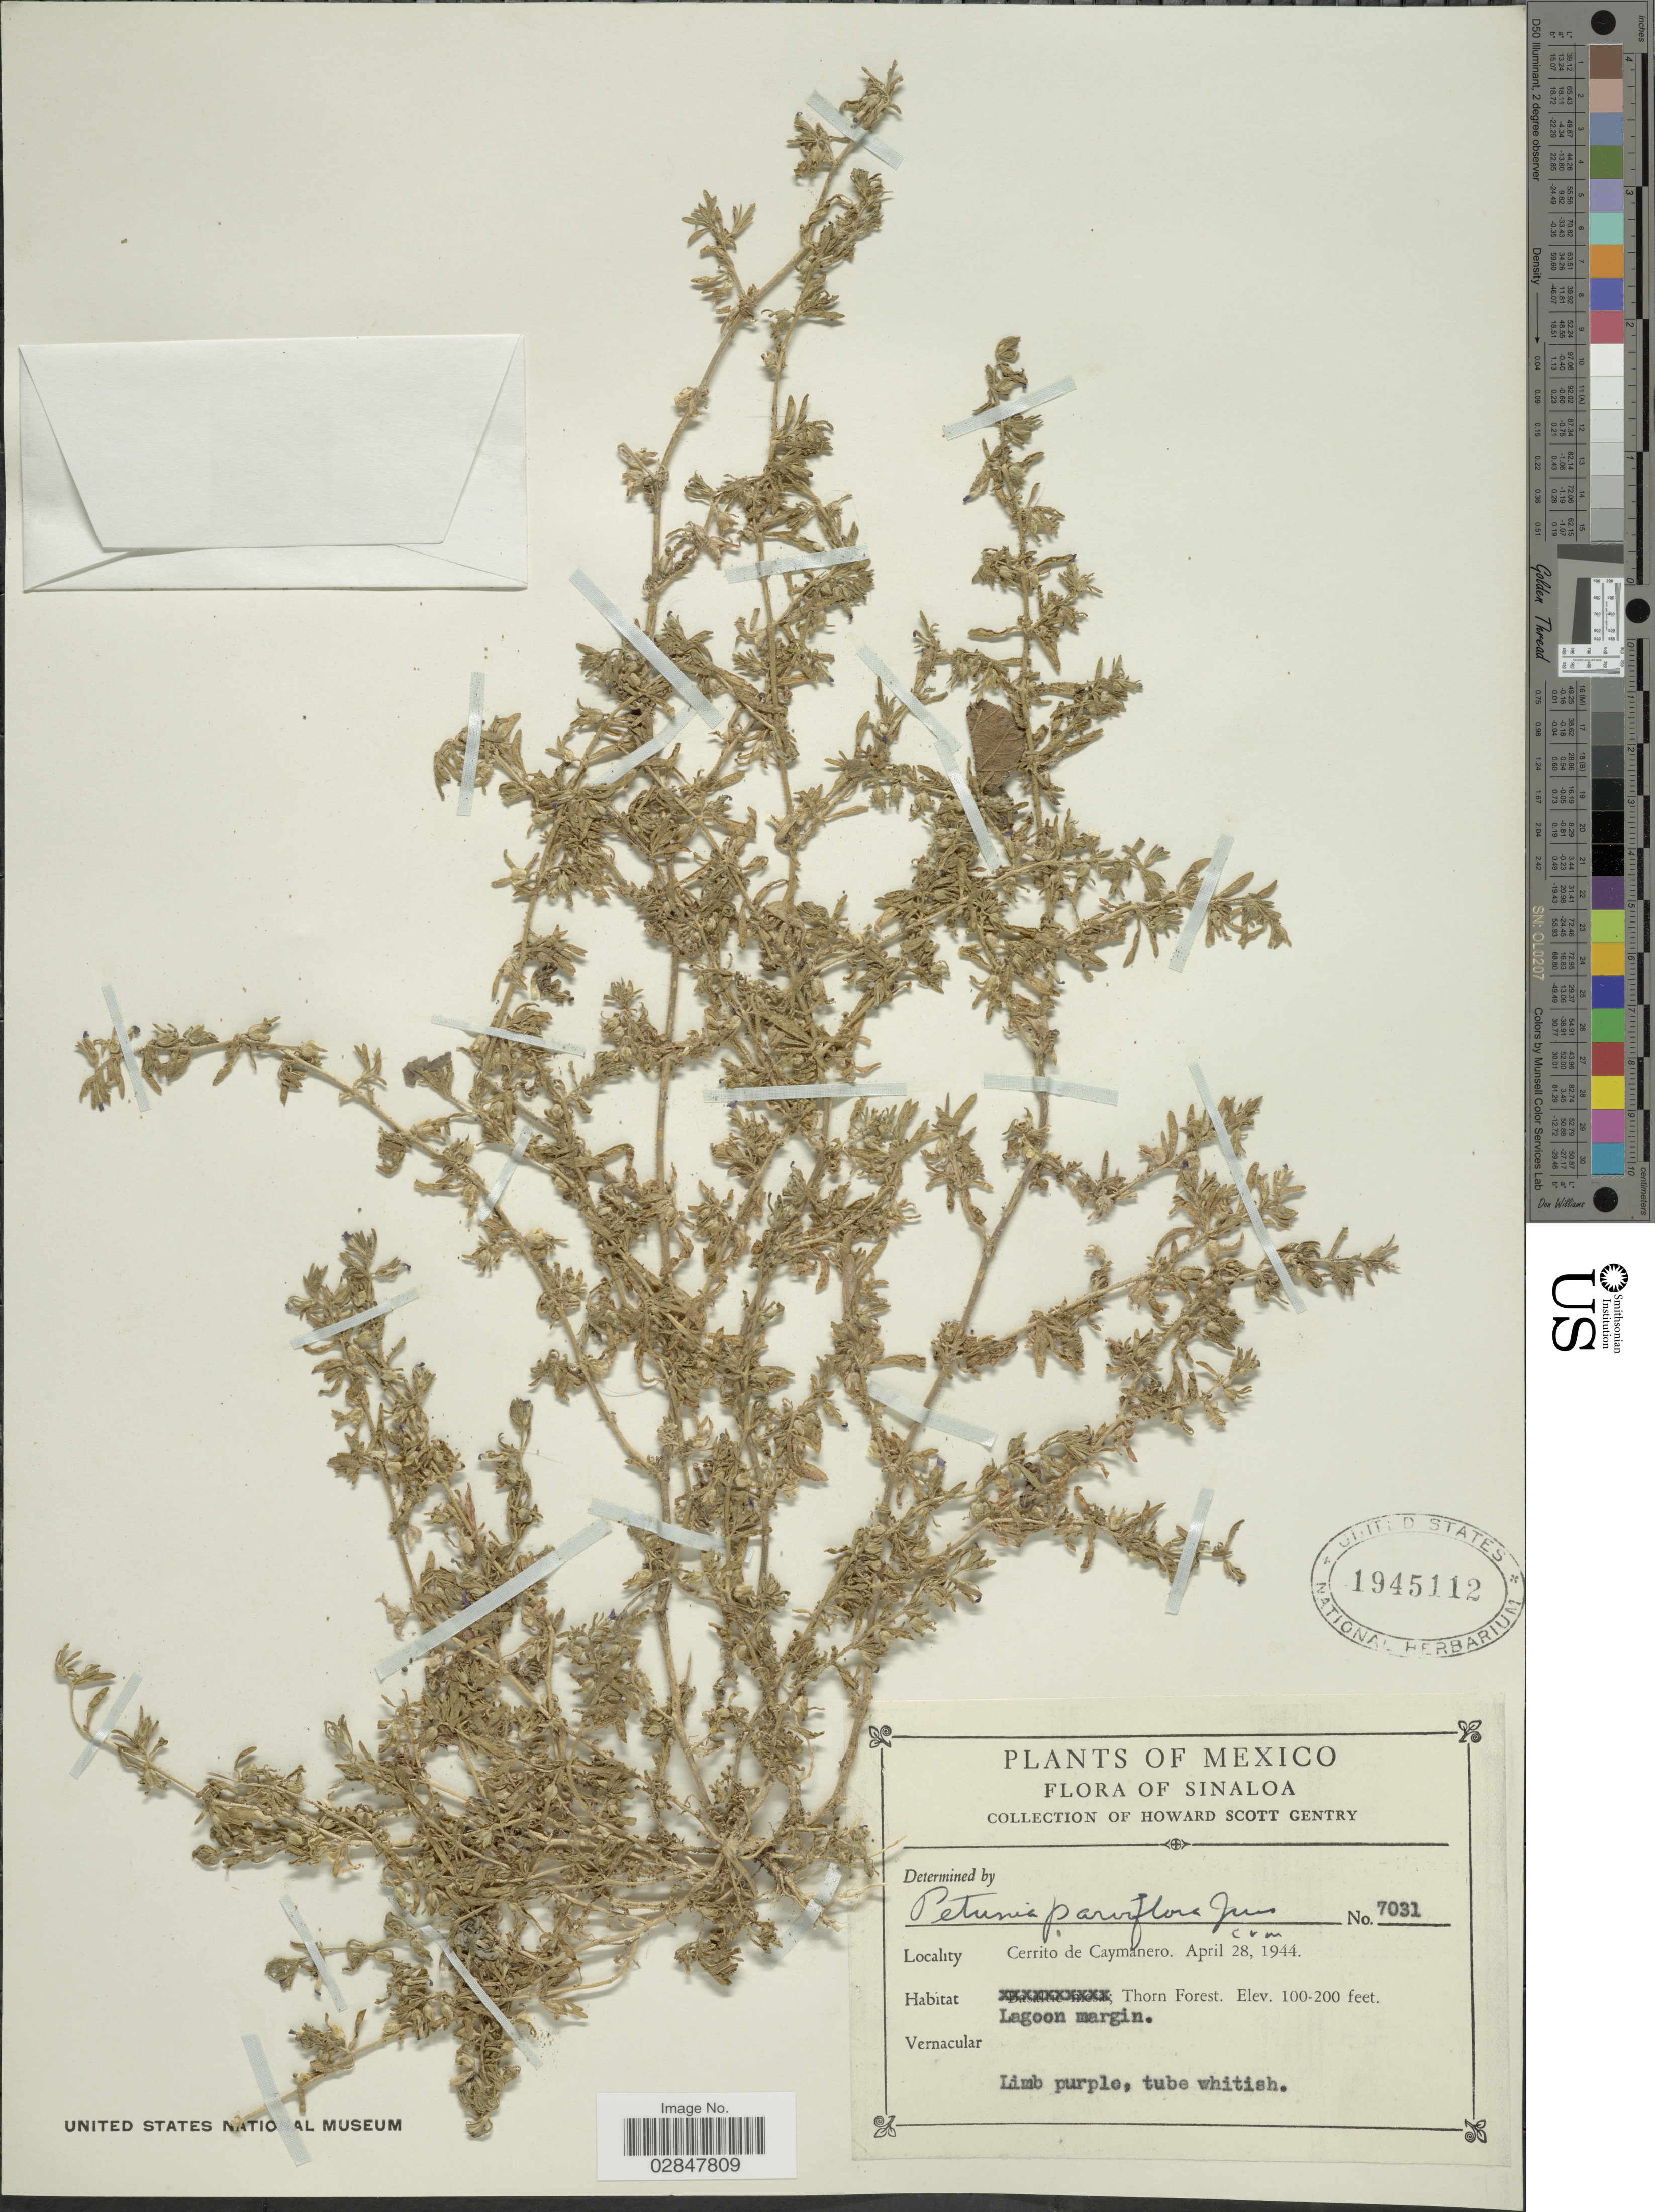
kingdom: Plantae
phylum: Tracheophyta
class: Magnoliopsida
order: Solanales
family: Solanaceae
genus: Petunia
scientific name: Petunia parviflora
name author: Juss.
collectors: H. S. Gentry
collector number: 7031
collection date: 1944-04-28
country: Mexico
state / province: Sinaloa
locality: Cerrito de Caymanero.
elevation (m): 30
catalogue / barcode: US 1945112